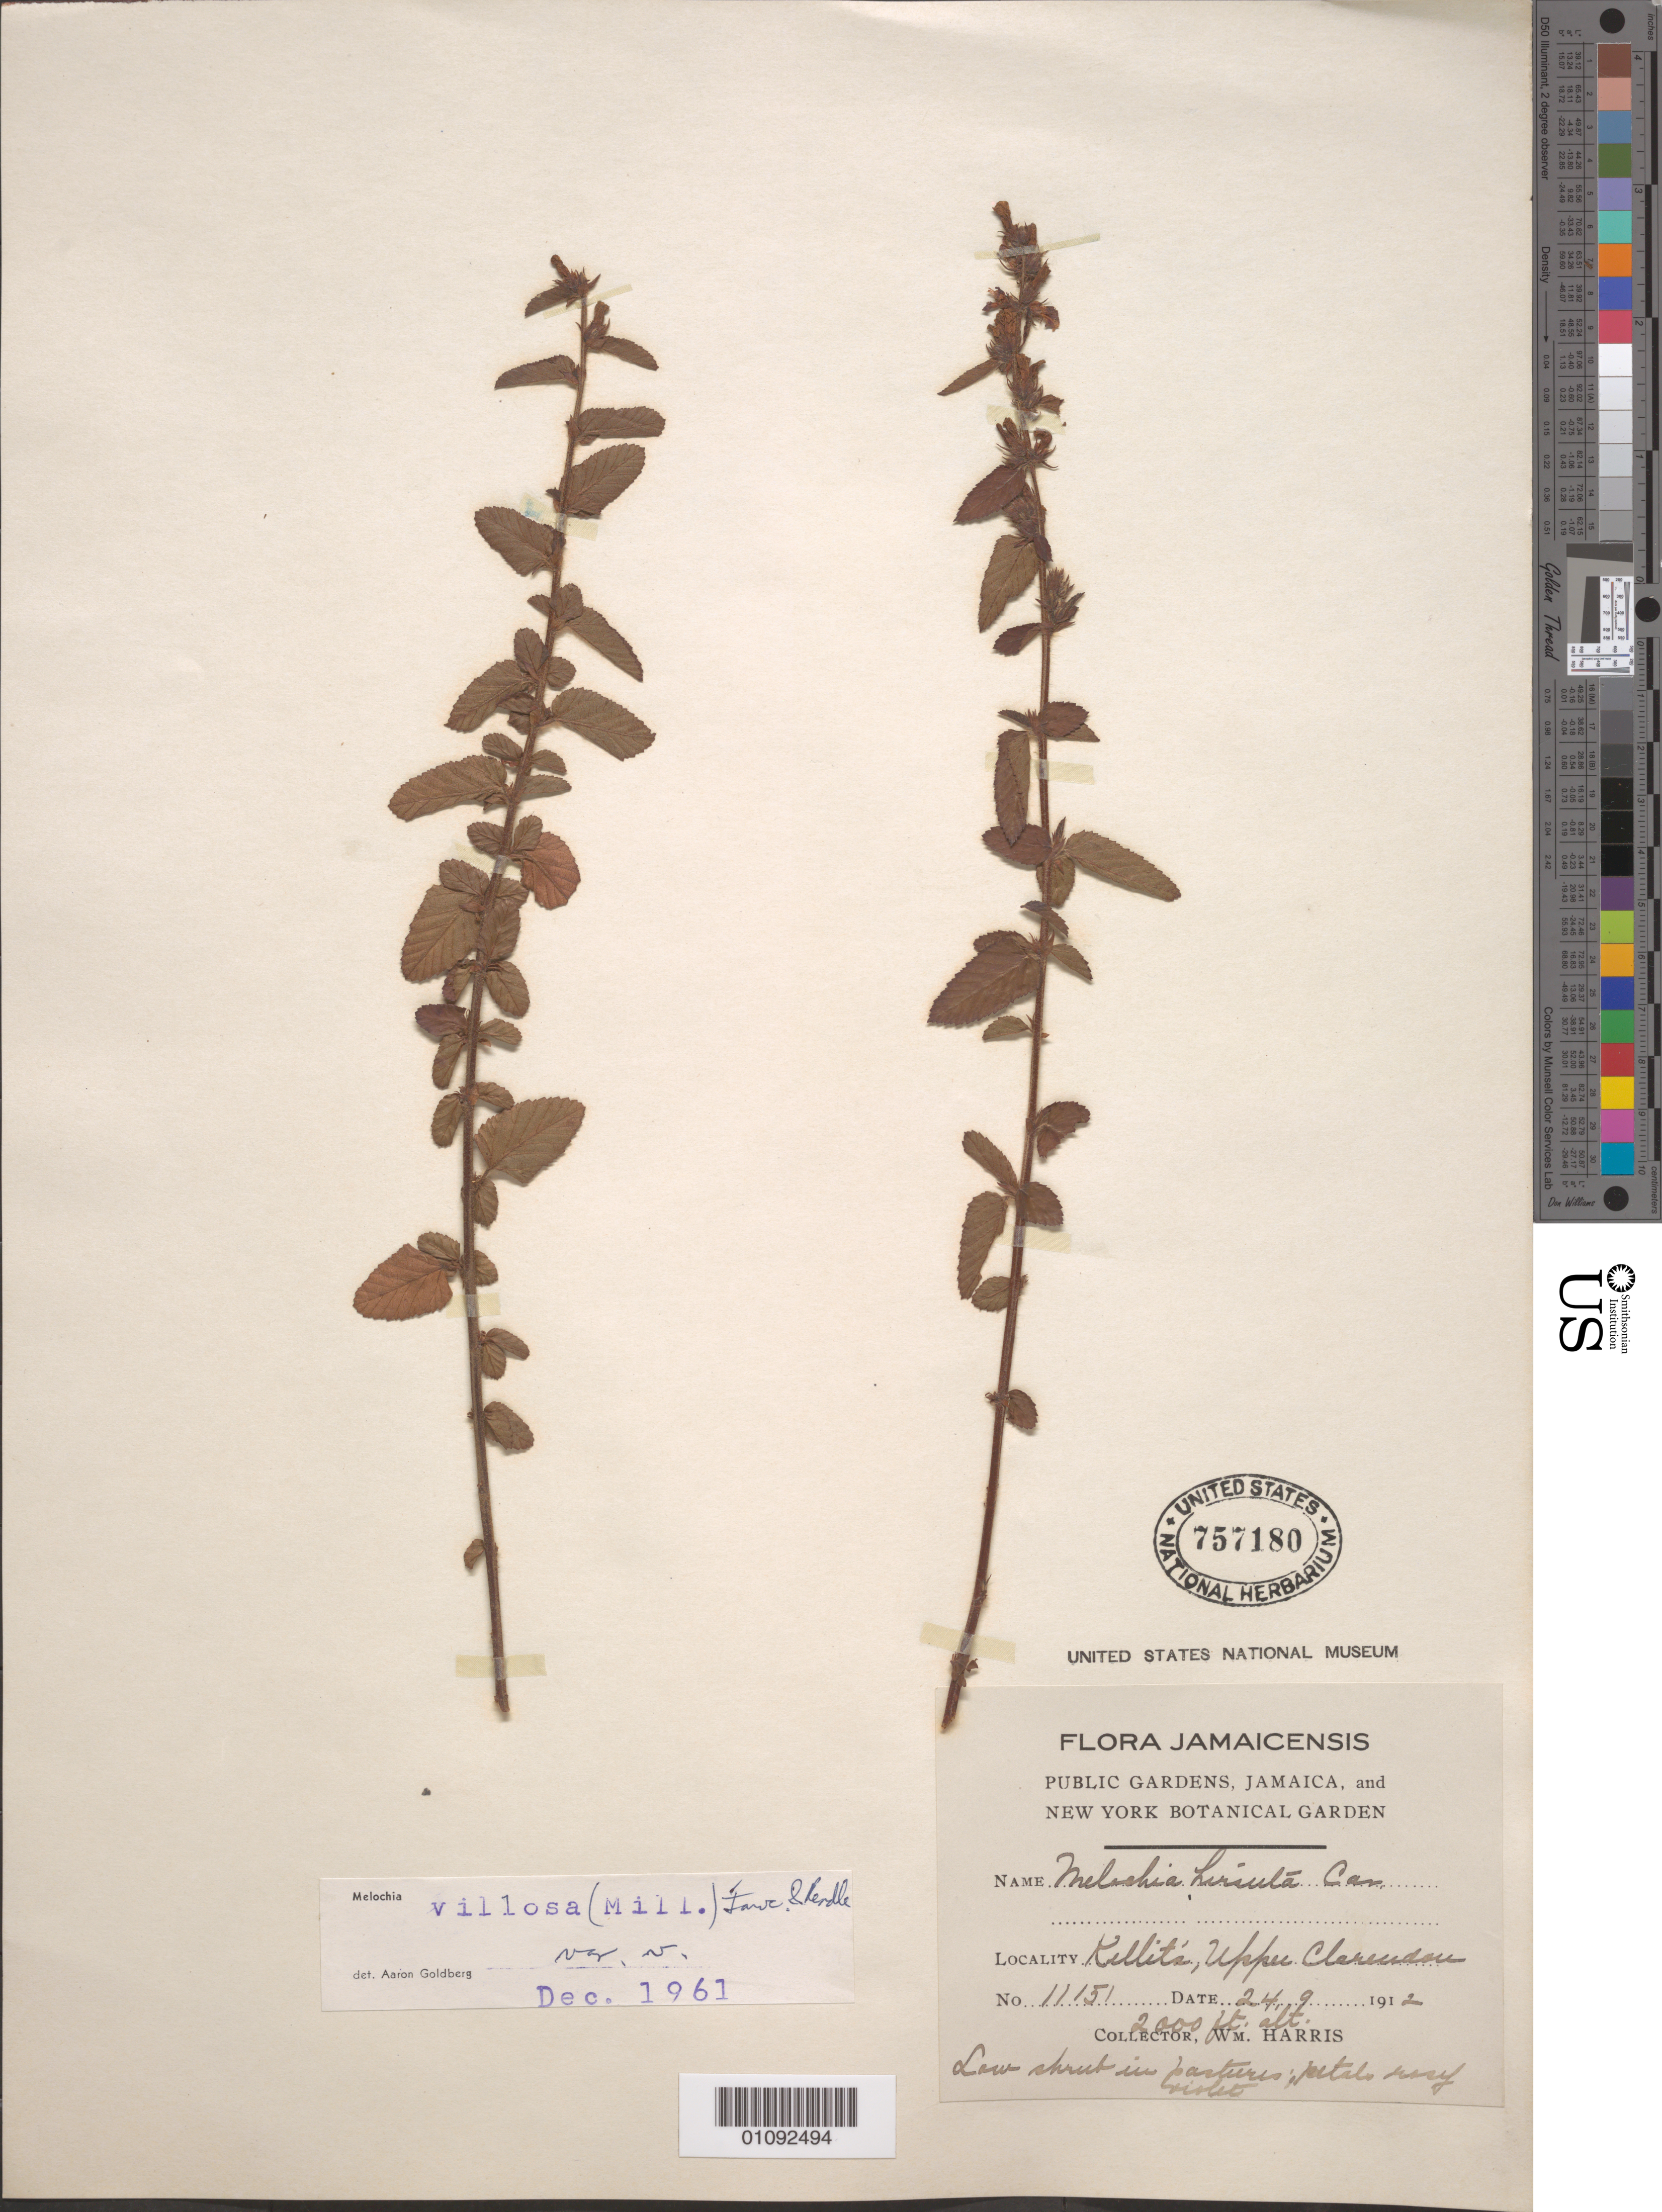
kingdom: Plantae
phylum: Tracheophyta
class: Magnoliopsida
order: Malvales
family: Malvaceae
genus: Melochia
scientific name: Melochia spicata var. spicata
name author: (L.) Fryxell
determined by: Dorr, L. J., (BOT), Smithsonian Institution - National Museum of Natural History (UNITED STATES)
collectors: W. Harris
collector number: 11151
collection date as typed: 24 Sep 1912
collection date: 1912-09-24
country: Jamaica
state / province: Clarendon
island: Jamaica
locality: Kellit's, Upper Clarendon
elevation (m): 610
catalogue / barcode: US 757180